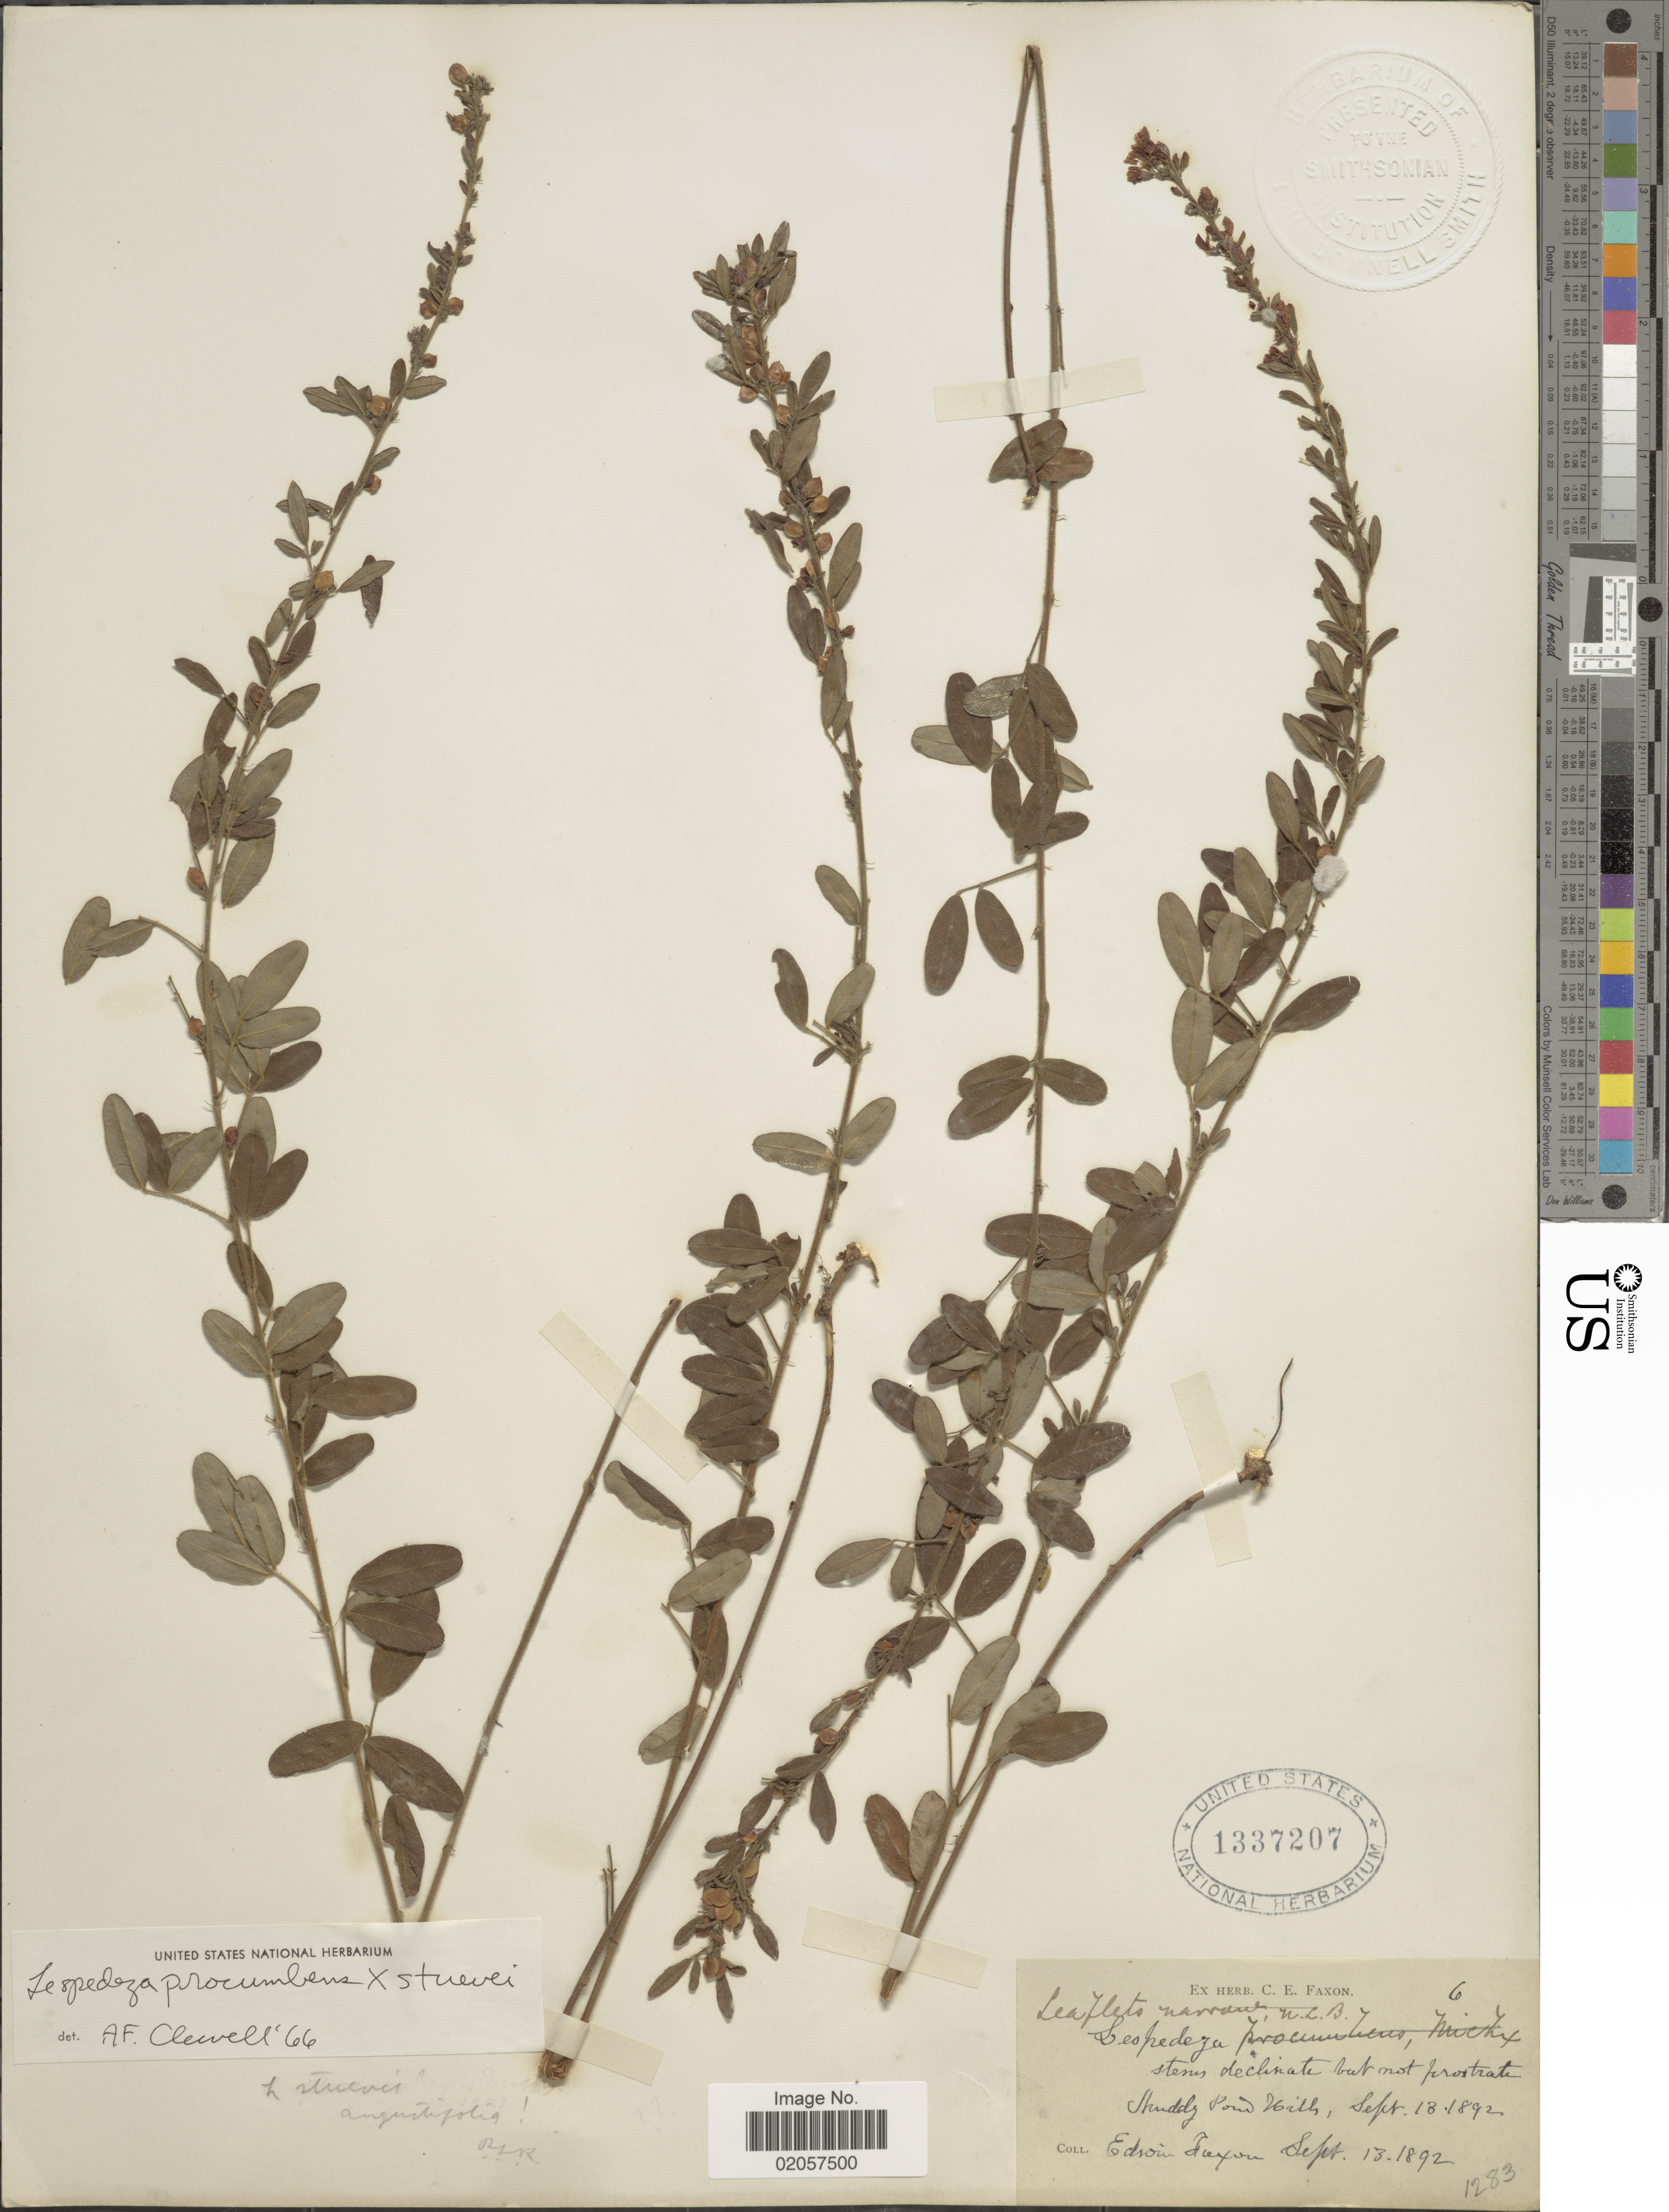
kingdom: Plantae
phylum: Tracheophyta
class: Magnoliopsida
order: Fabales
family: Fabaceae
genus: Lespedeza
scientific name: Lespedeza procumbens x L. stuevei Nutt.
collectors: E. Faxon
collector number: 1283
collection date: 1892-09-13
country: United States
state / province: Massachusetts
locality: Muddy Pond Hills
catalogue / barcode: US 1337207